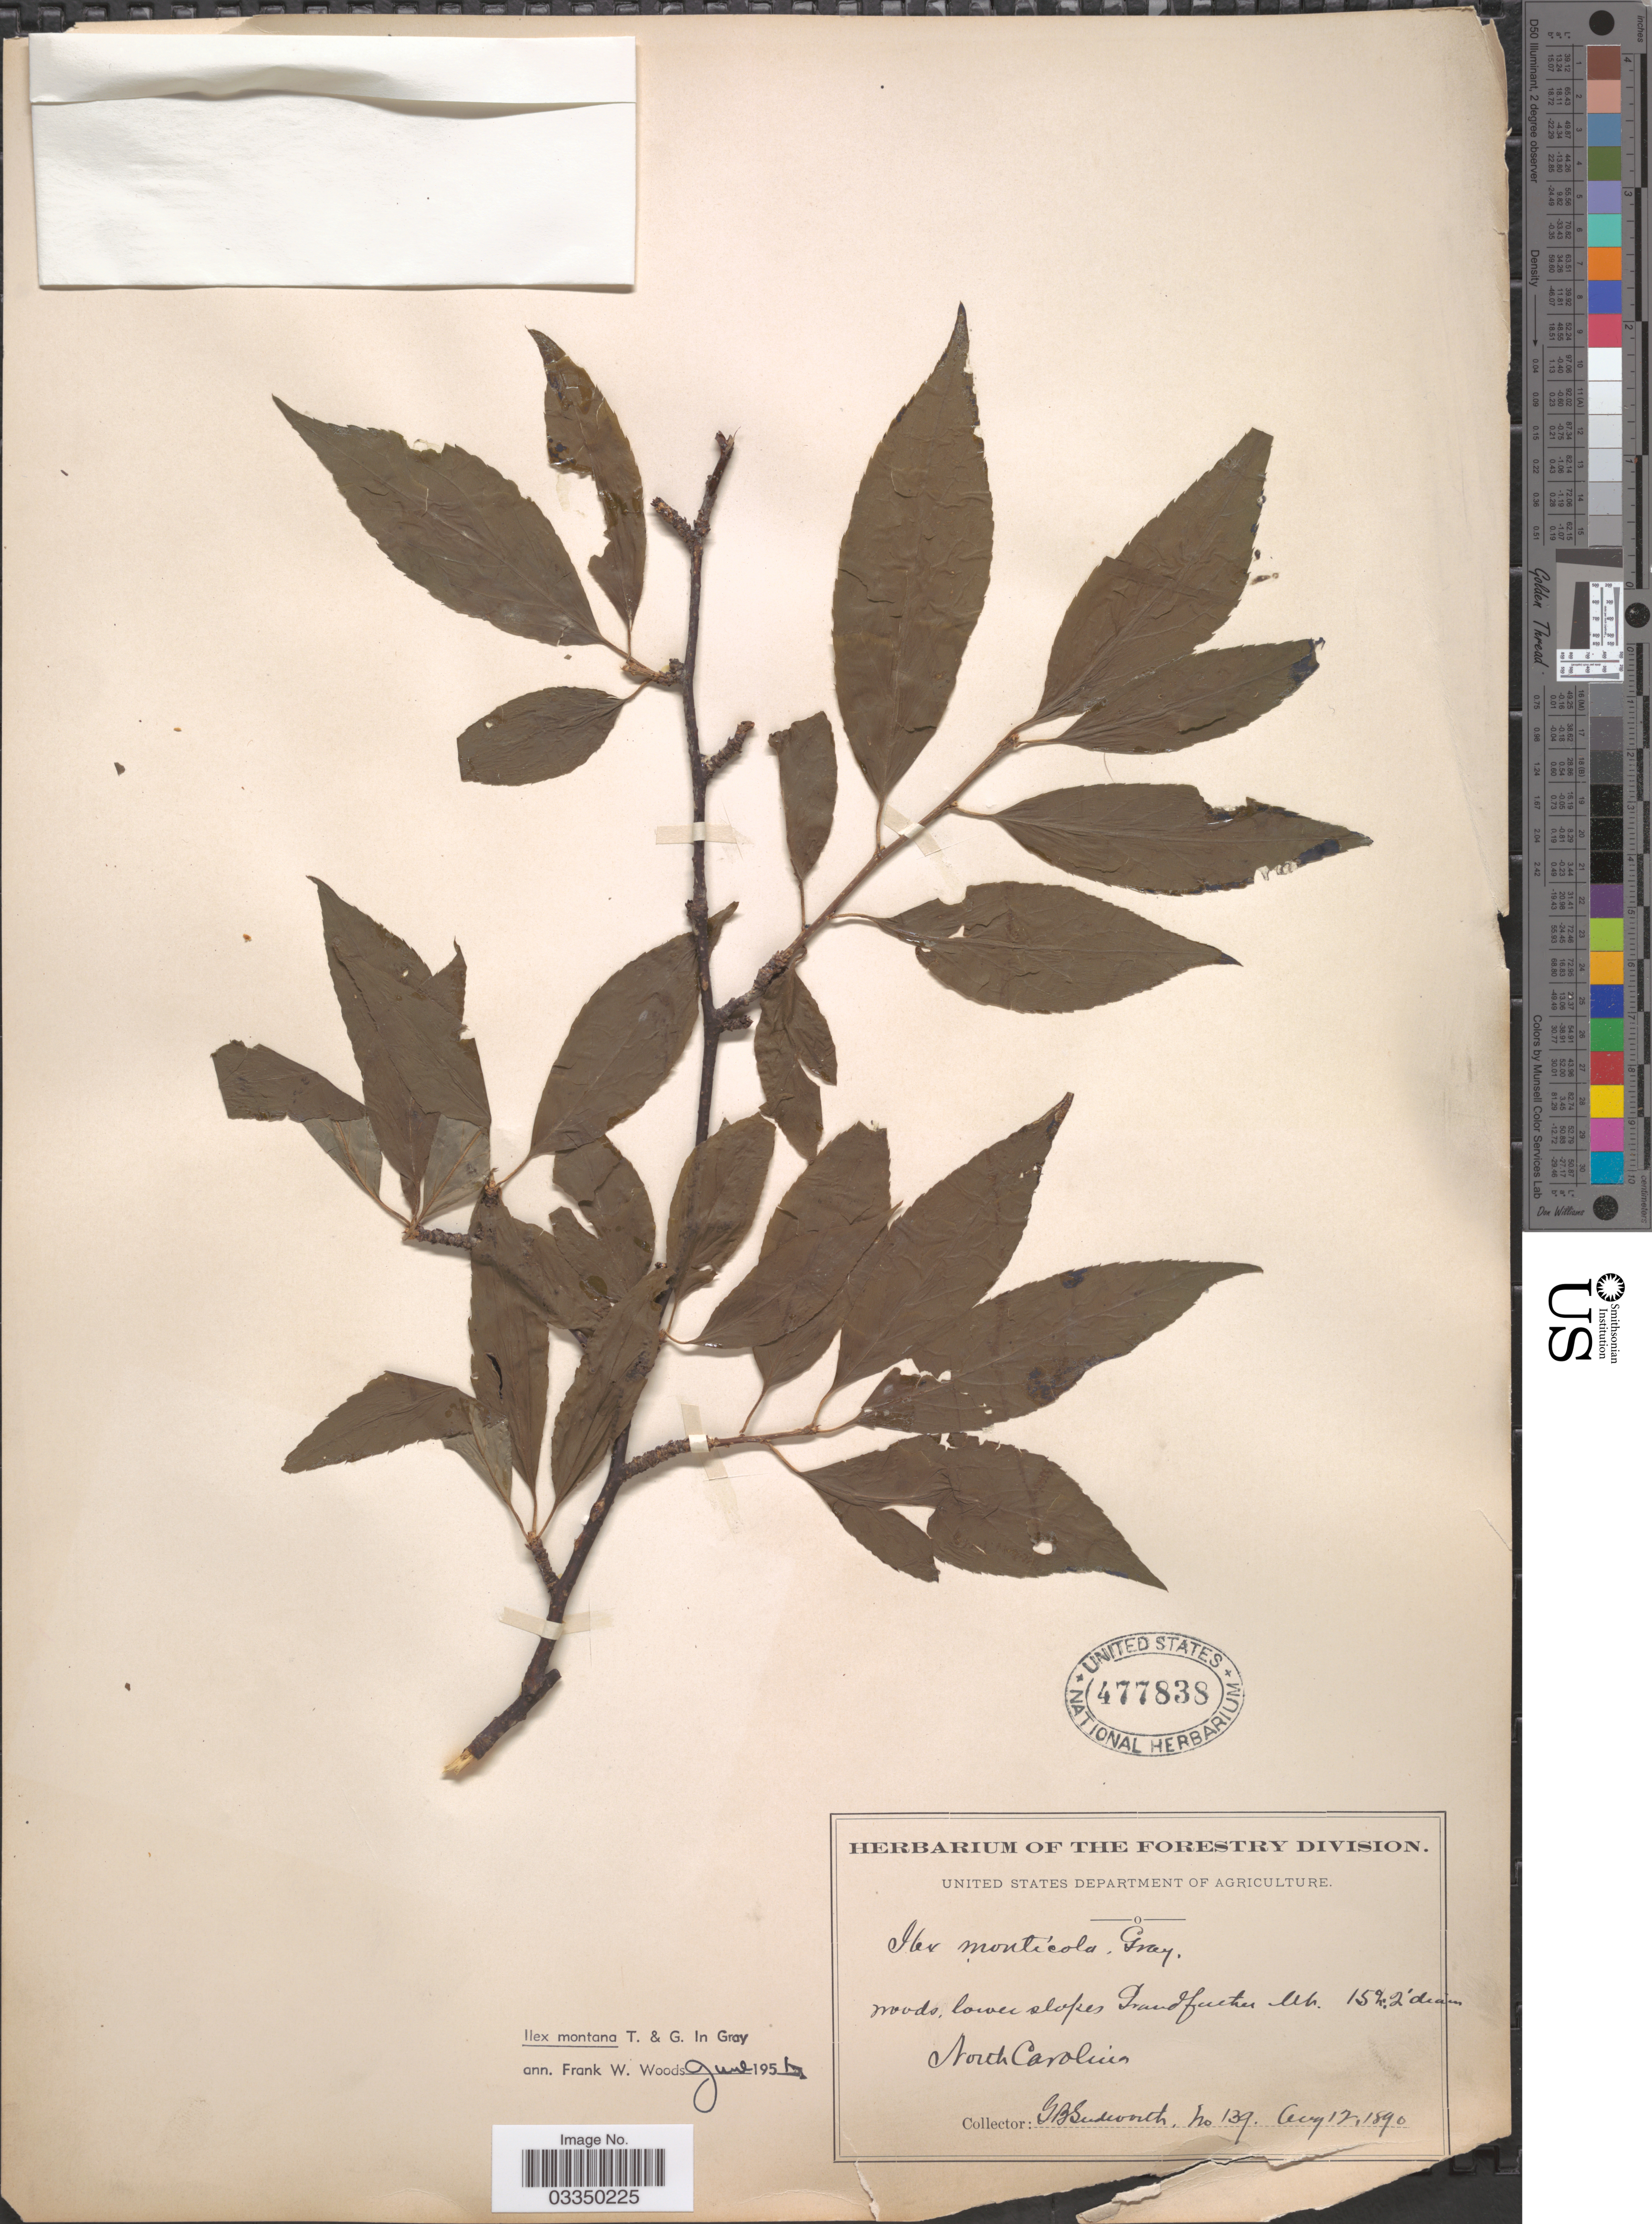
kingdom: Plantae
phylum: Tracheophyta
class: Magnoliopsida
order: Aquifoliales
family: Aquifoliaceae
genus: Ilex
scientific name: Ilex montana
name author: Torr. & A. Gray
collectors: G. B. Sudworth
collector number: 139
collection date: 1890-08-12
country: United States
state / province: North Carolina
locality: Lower slopes Grandfather Mt.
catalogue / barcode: US 477838